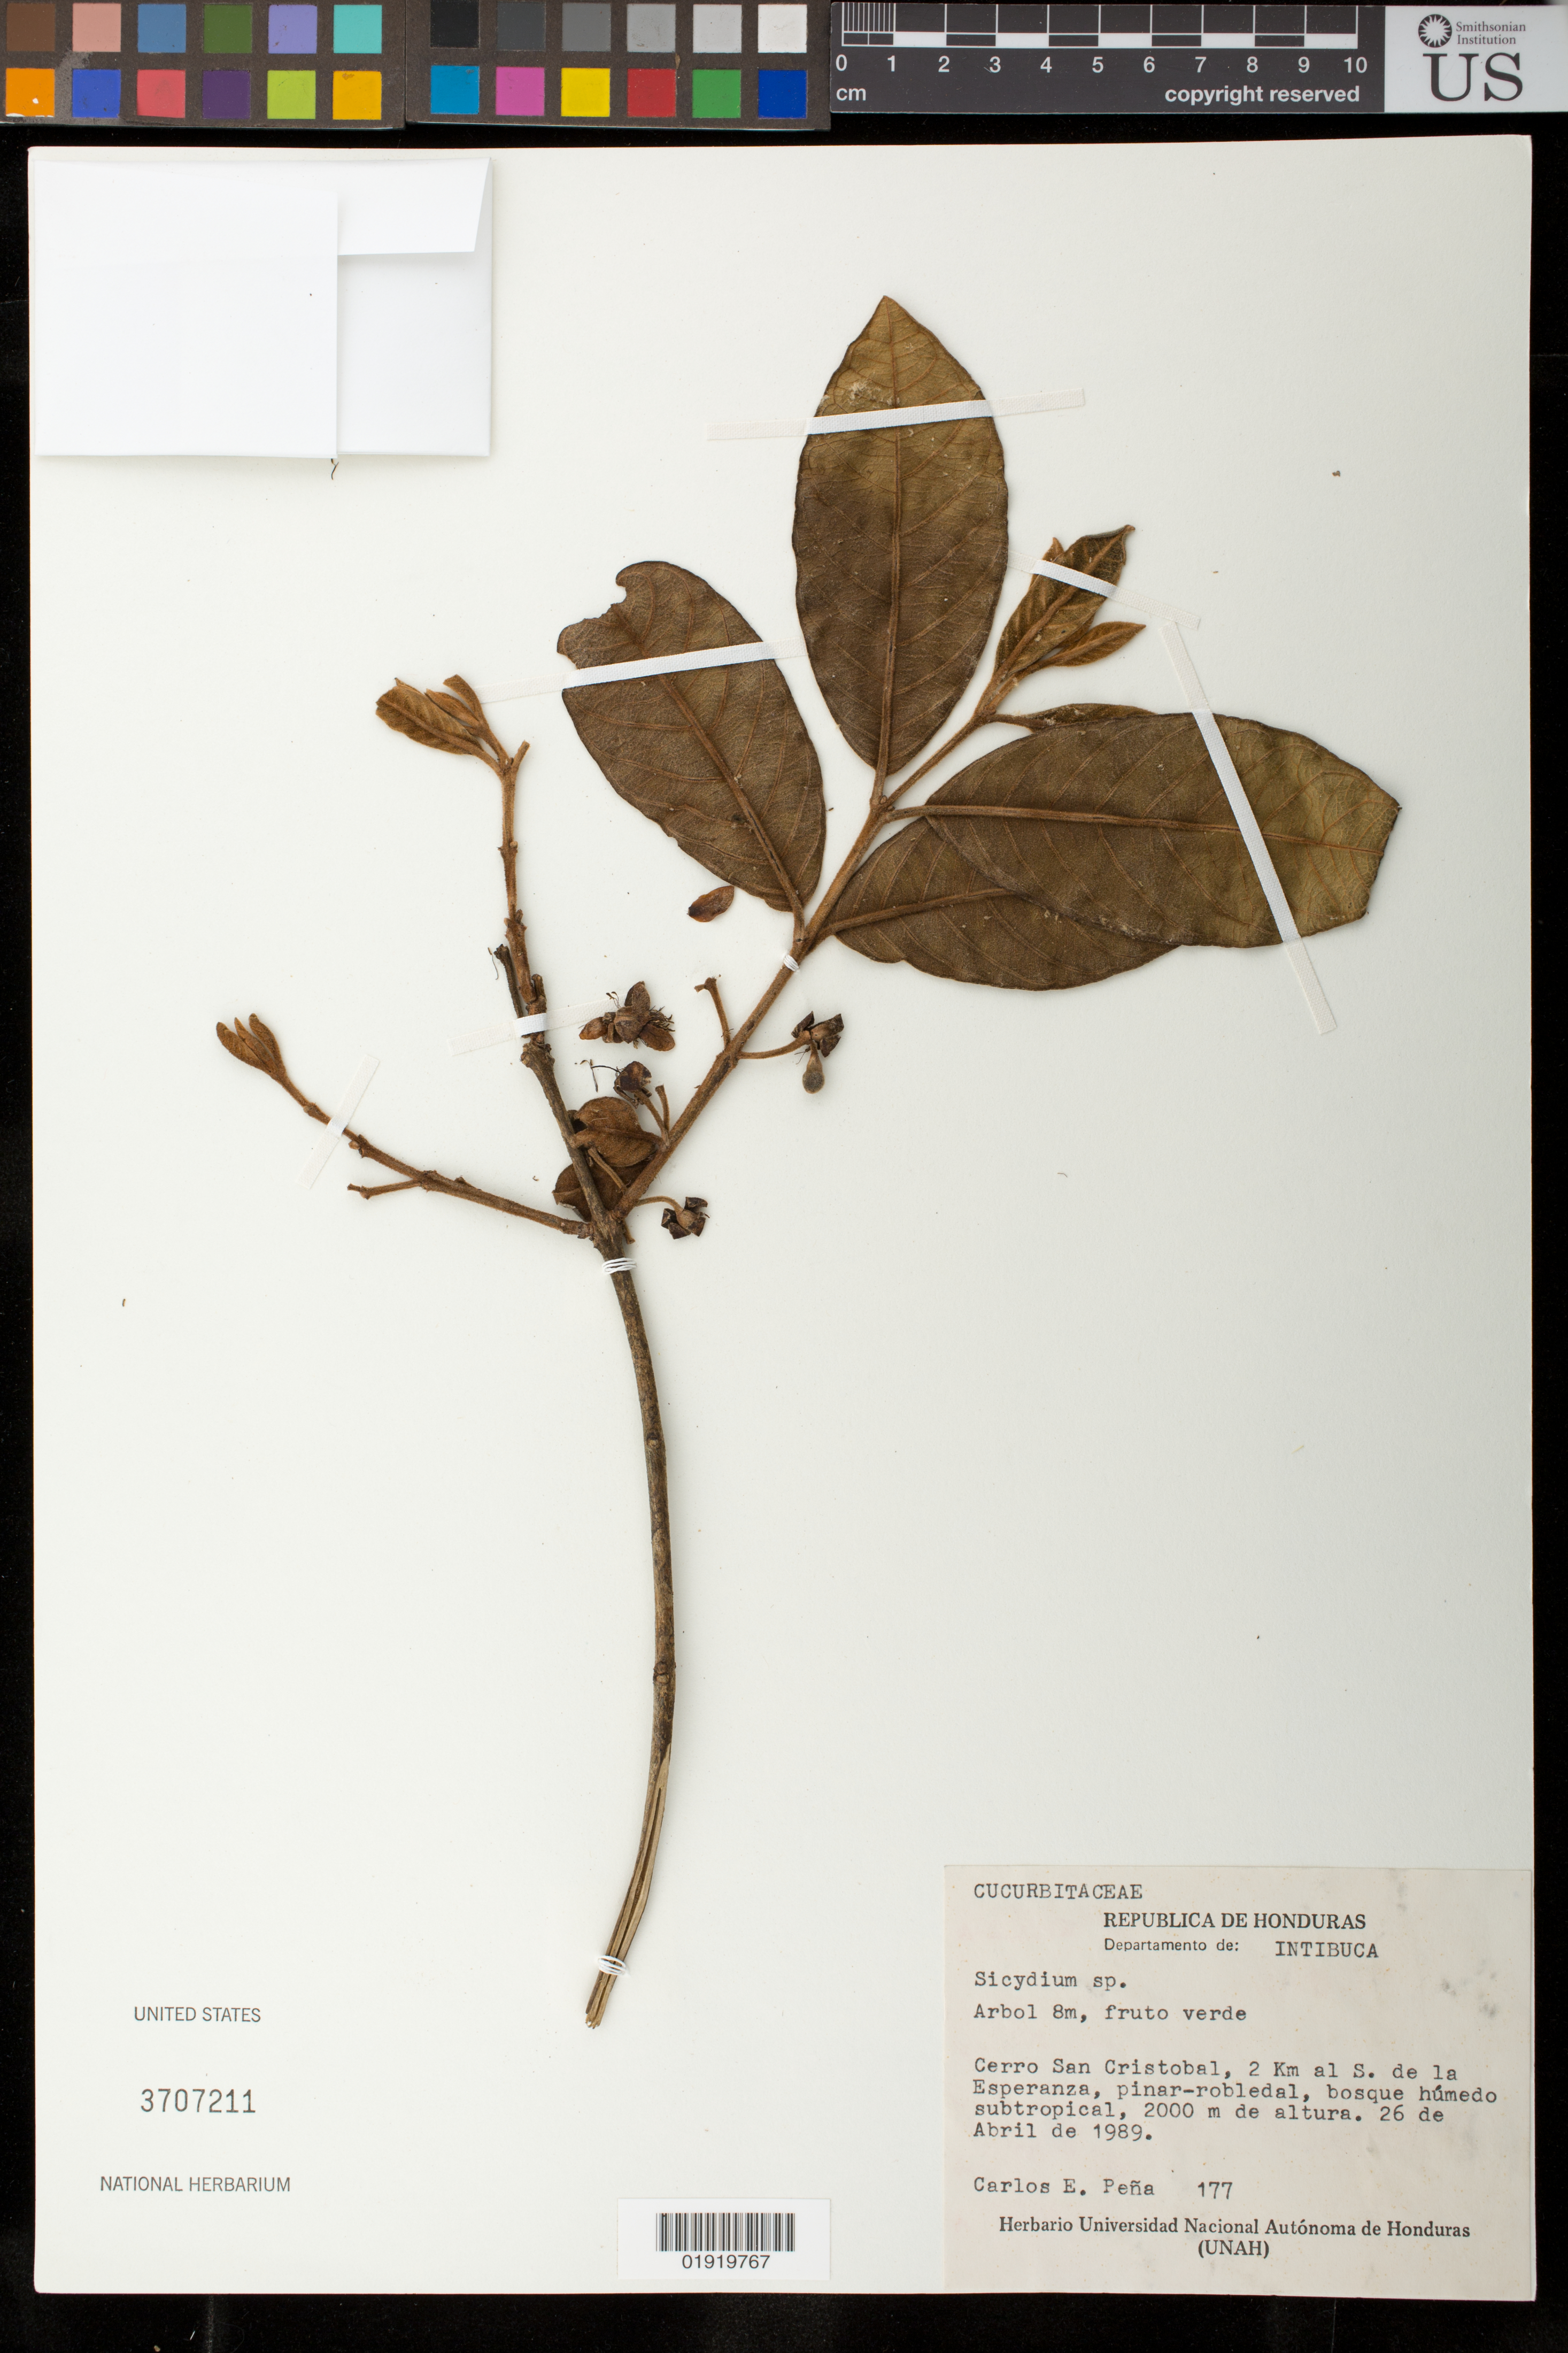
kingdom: Plantae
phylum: Tracheophyta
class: Magnoliopsida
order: Cucurbitales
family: Cucurbitaceae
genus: Sicydium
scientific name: Sicydium sp.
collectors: C. E. Peña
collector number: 177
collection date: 1989-04-26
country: Honduras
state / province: Intibuca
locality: Departamento de Intibuca. Cerro San Cristobal, 2 km al S. de la Esperanza, Pinar-robledal. Republica de Honduras.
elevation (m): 2000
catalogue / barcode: US 3707211